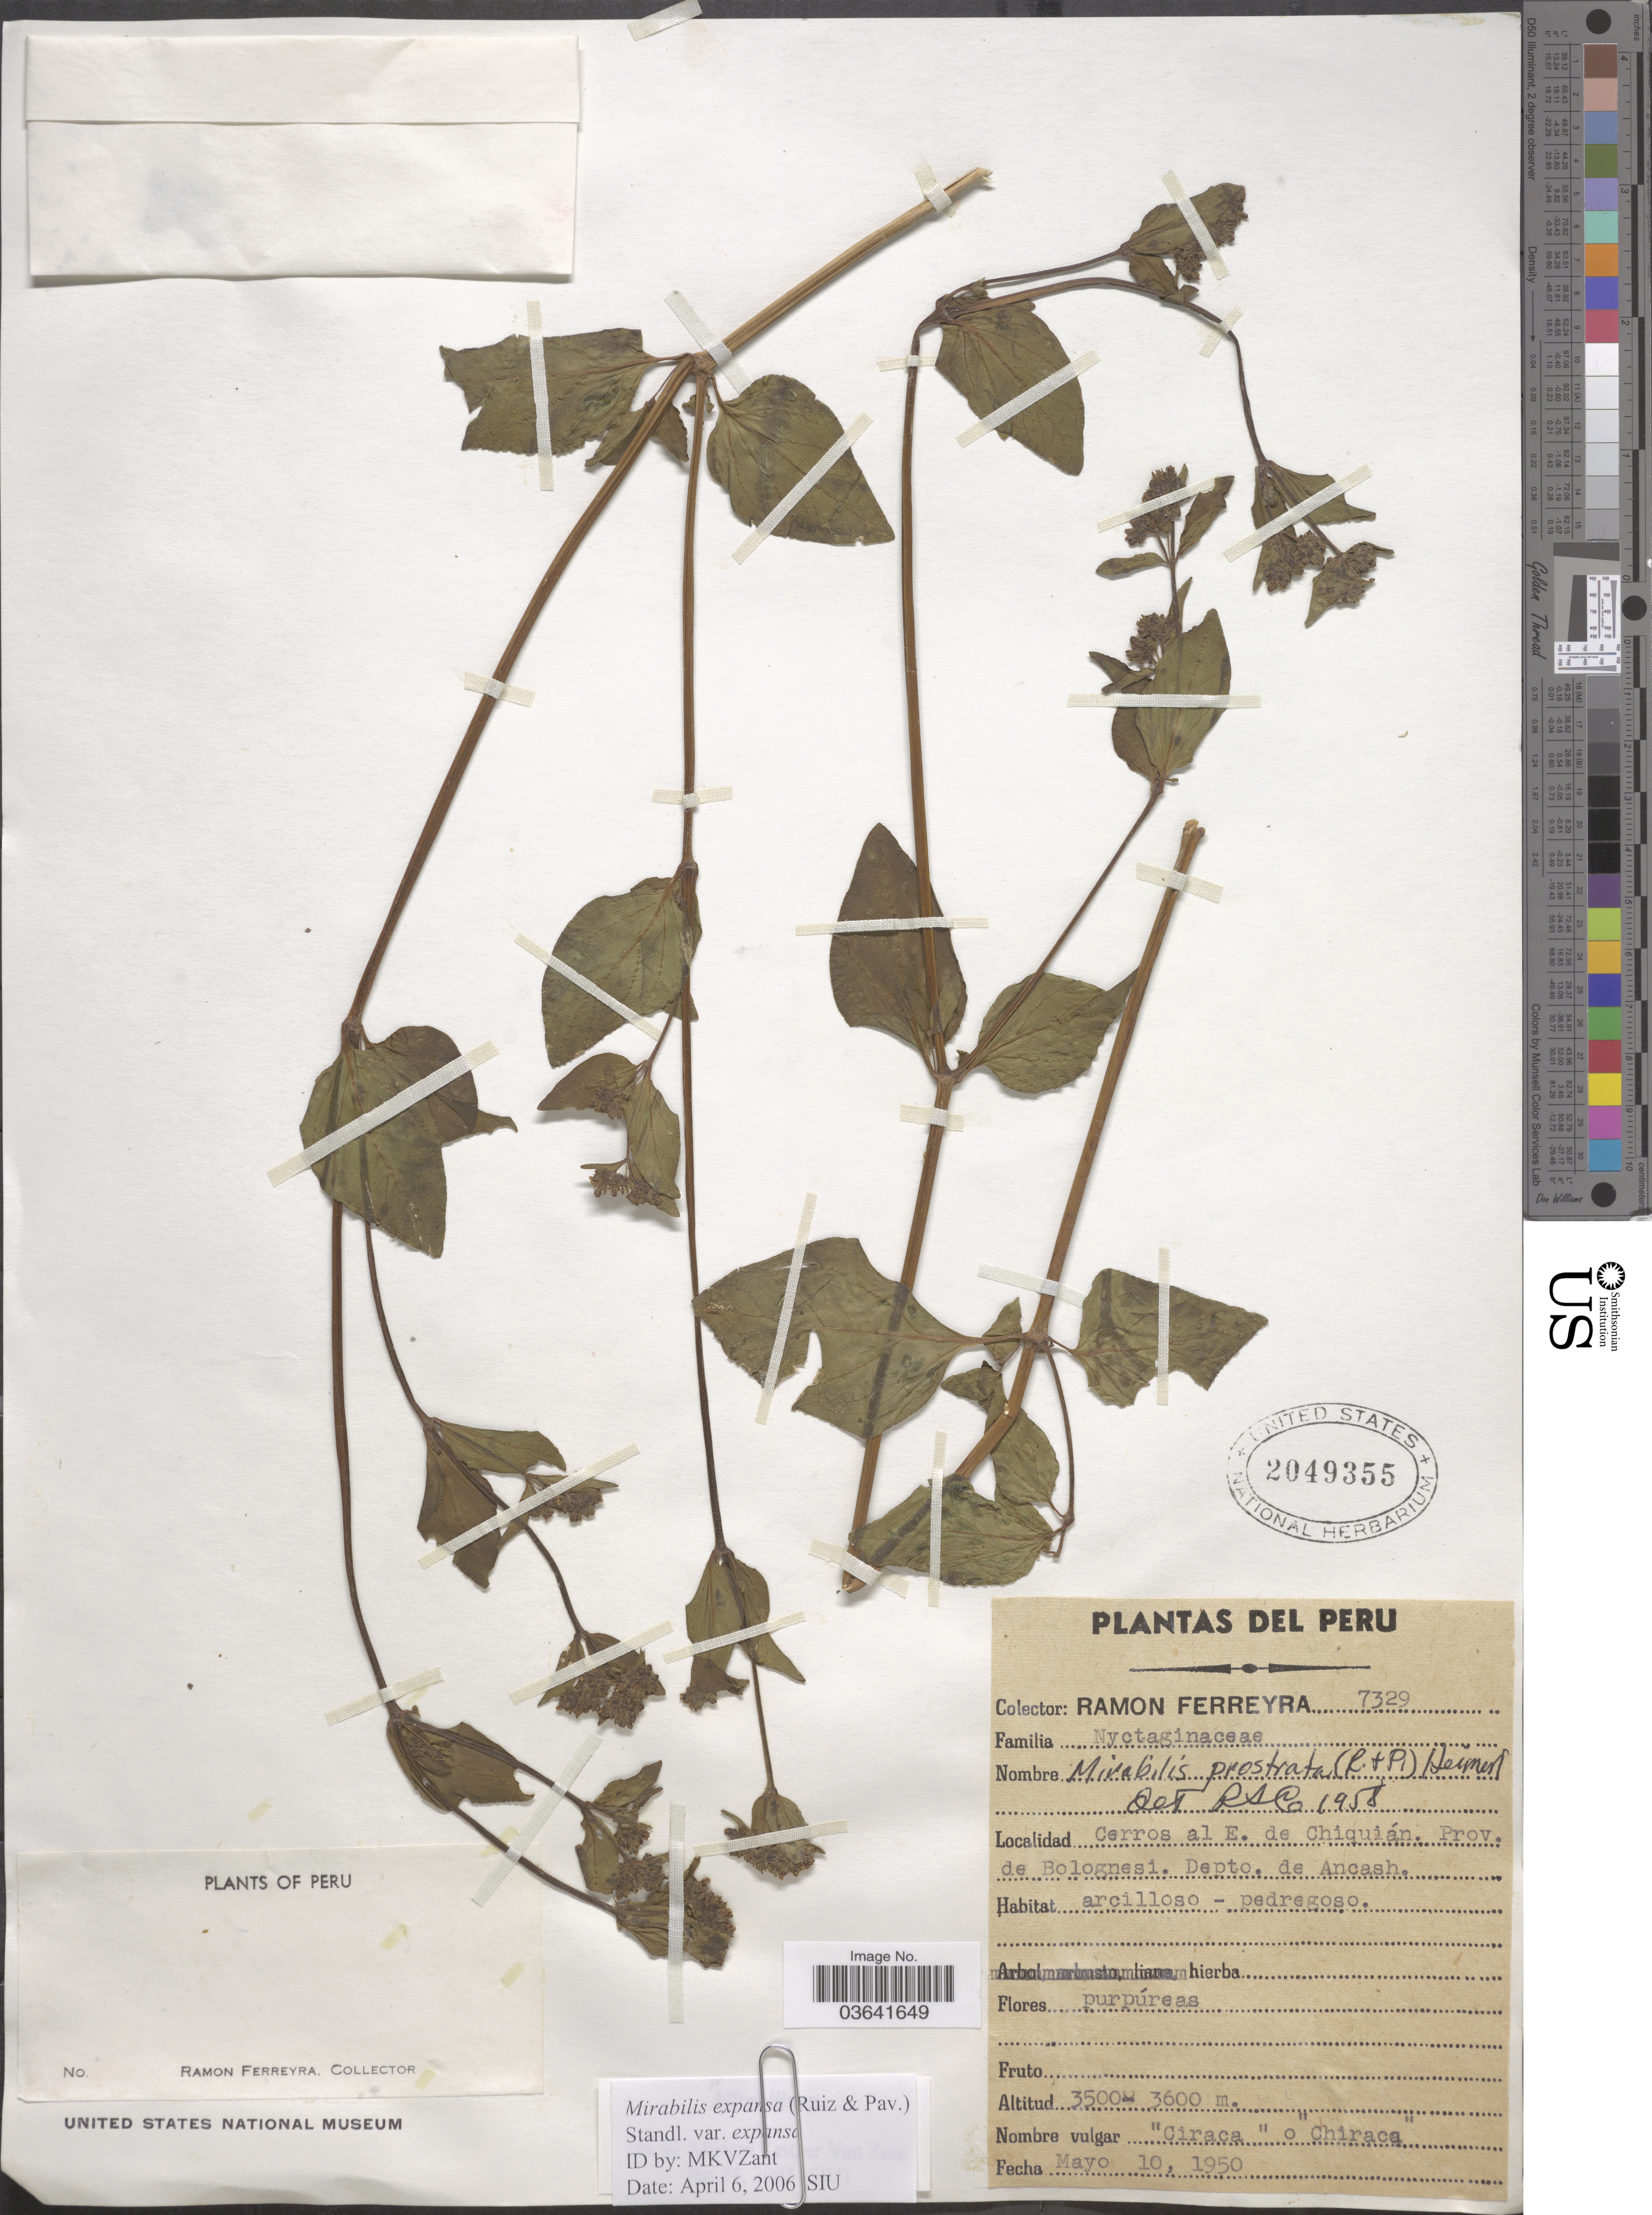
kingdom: Plantae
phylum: Tracheophyta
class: Magnoliopsida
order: Caryophyllales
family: Nyctaginaceae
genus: Mirabilis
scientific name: Mirabilis expansa var. expansa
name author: (Ruiz & Pav.) Standl.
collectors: R. A. Ferreyra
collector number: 7329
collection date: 1950-05-10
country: Peru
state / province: Ancash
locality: Cerros al E. de Chiquián. Prov. de Bolognesi. Depto. de Ancash.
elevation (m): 3500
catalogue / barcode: US 2049355